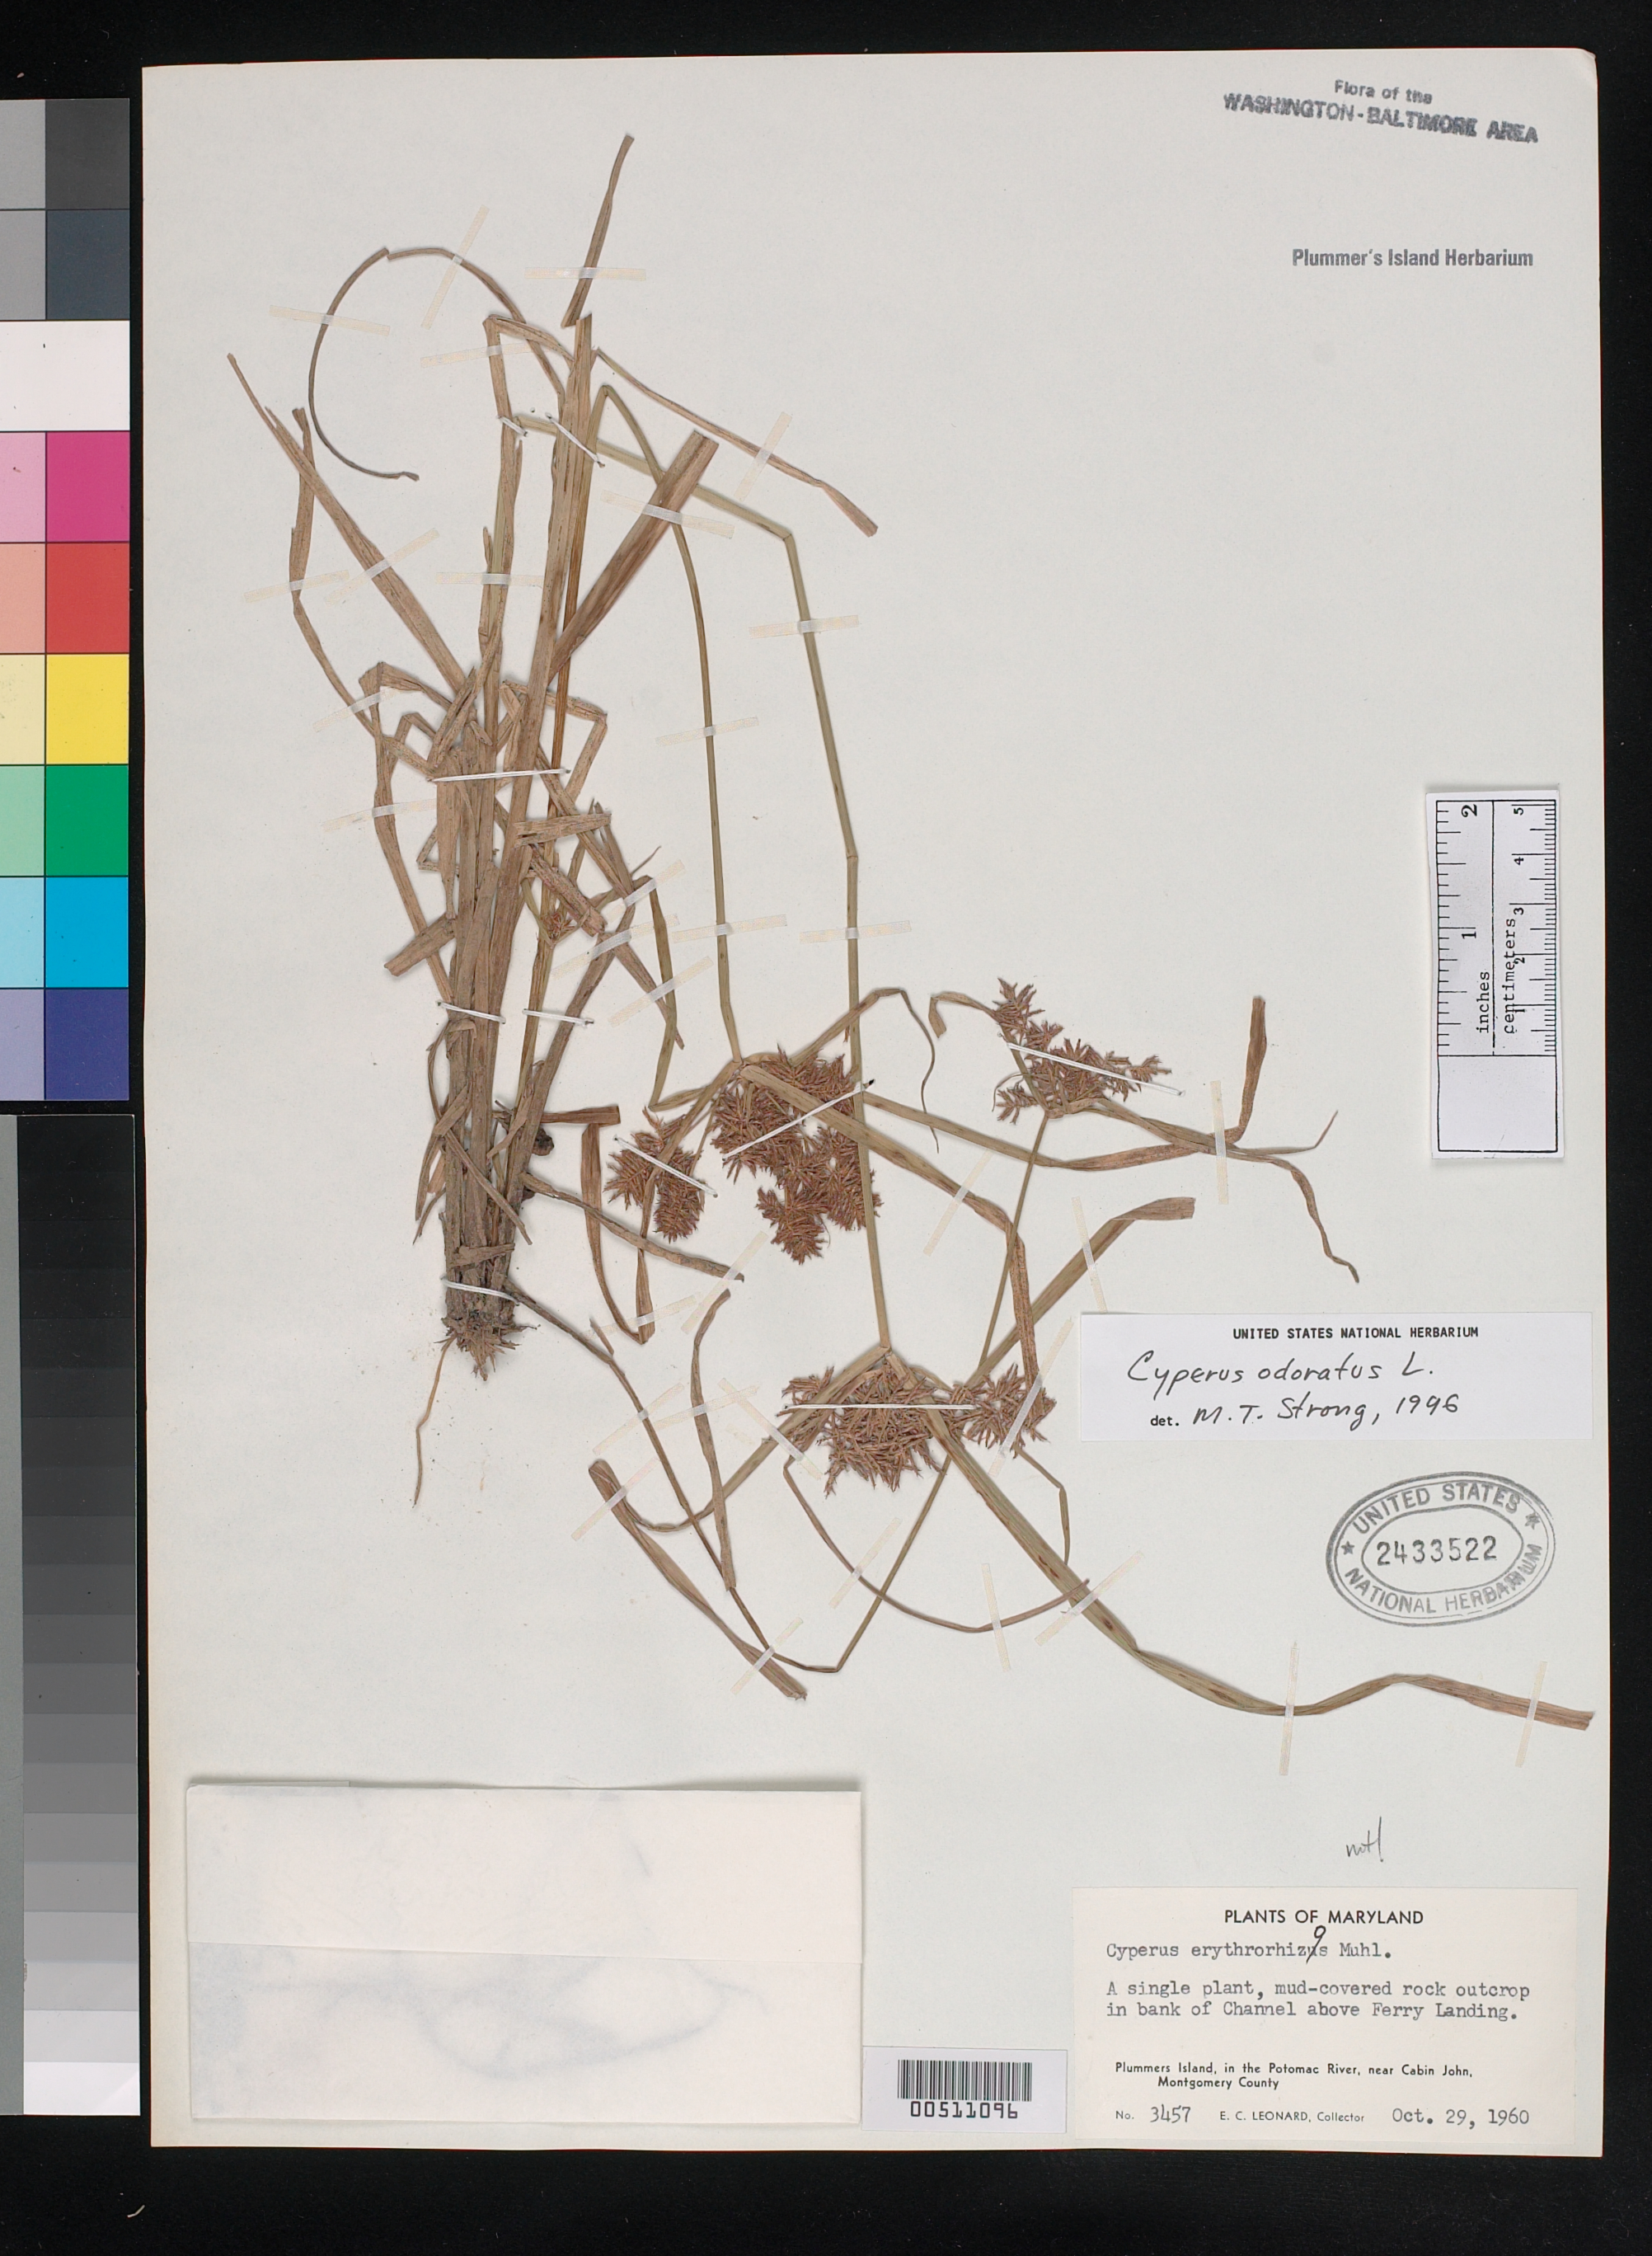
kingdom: Plantae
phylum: Tracheophyta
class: Liliopsida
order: Poales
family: Cyperaceae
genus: Cyperus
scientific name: Cyperus odoratus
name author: L.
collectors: E. C. Leonard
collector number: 3457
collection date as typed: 29 Oct 1960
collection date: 1960-10-29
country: United States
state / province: Maryland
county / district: Montgomery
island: Plummers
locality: Plummer's Island, Ferry Landing, in the Potomac River, near Cabin John Plummer's Island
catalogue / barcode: US 2433522